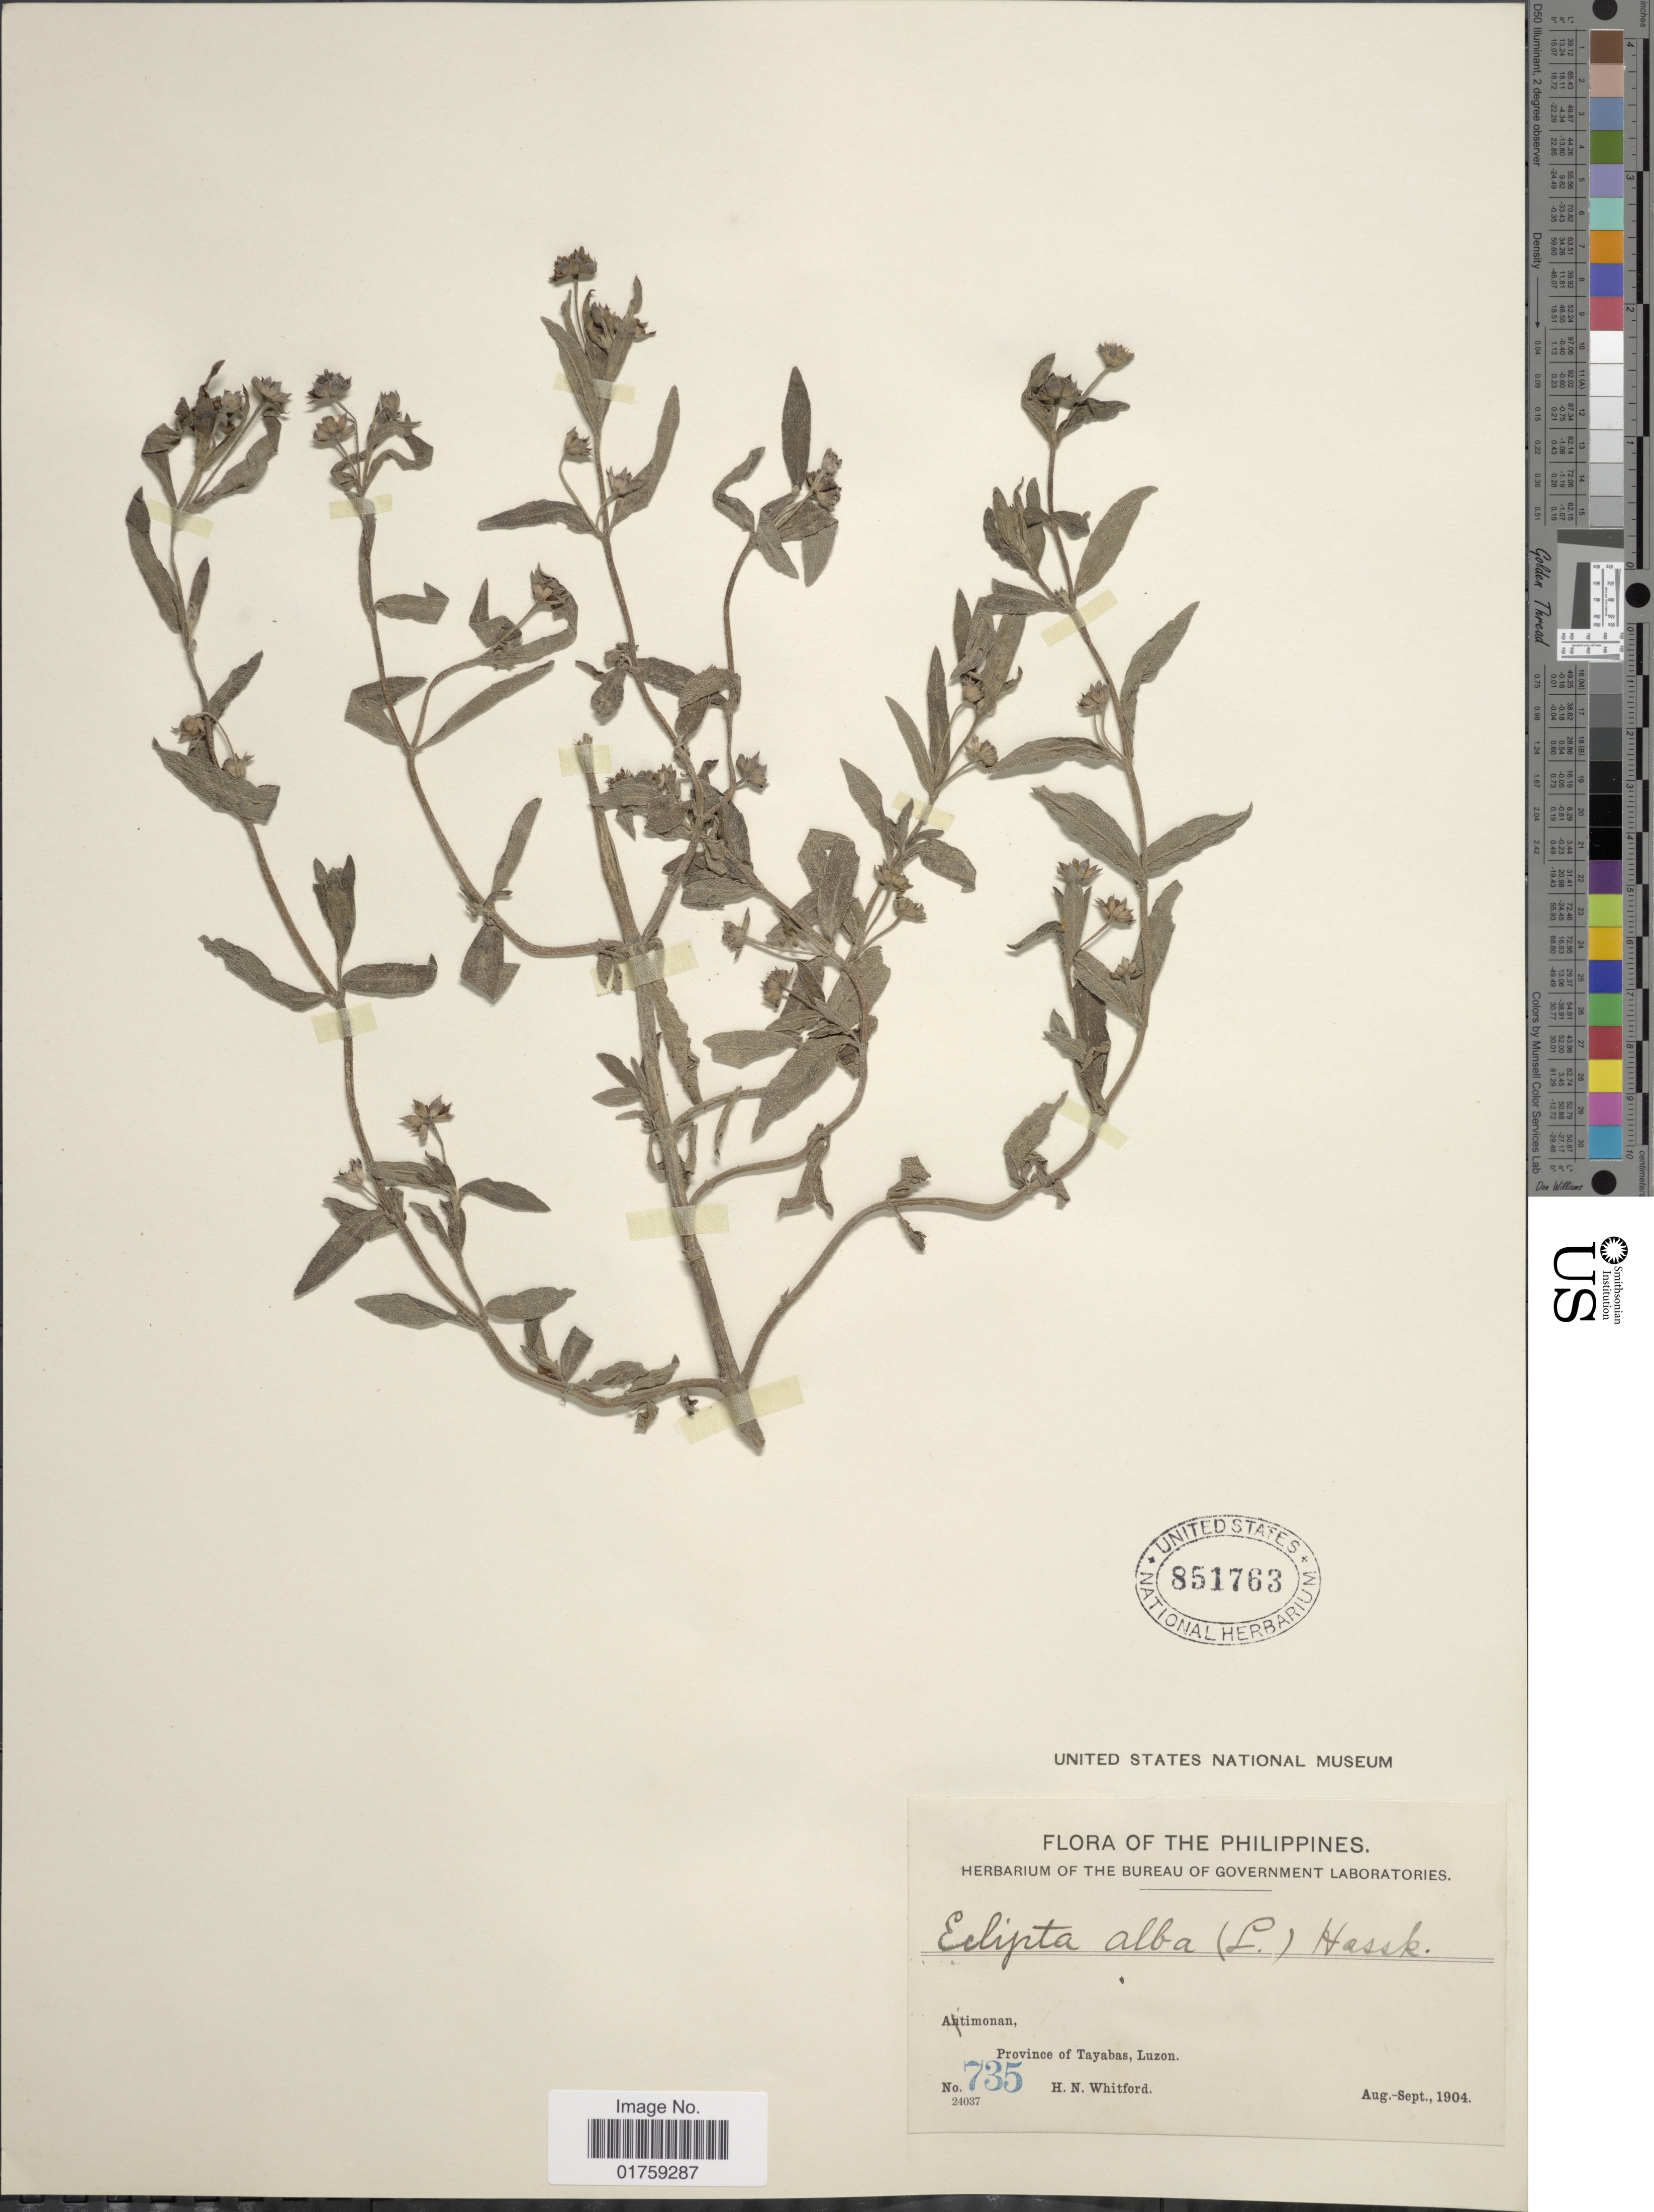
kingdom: Plantae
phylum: Tracheophyta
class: Magnoliopsida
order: Asterales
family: Asteraceae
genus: Eclipta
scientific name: Eclipta alba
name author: (L.) Hassk.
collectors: H. N. Whitford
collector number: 735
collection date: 1904-08/1904-09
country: Philippines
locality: Antimonan. Province of Tayabas, Luzon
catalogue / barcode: US 851763